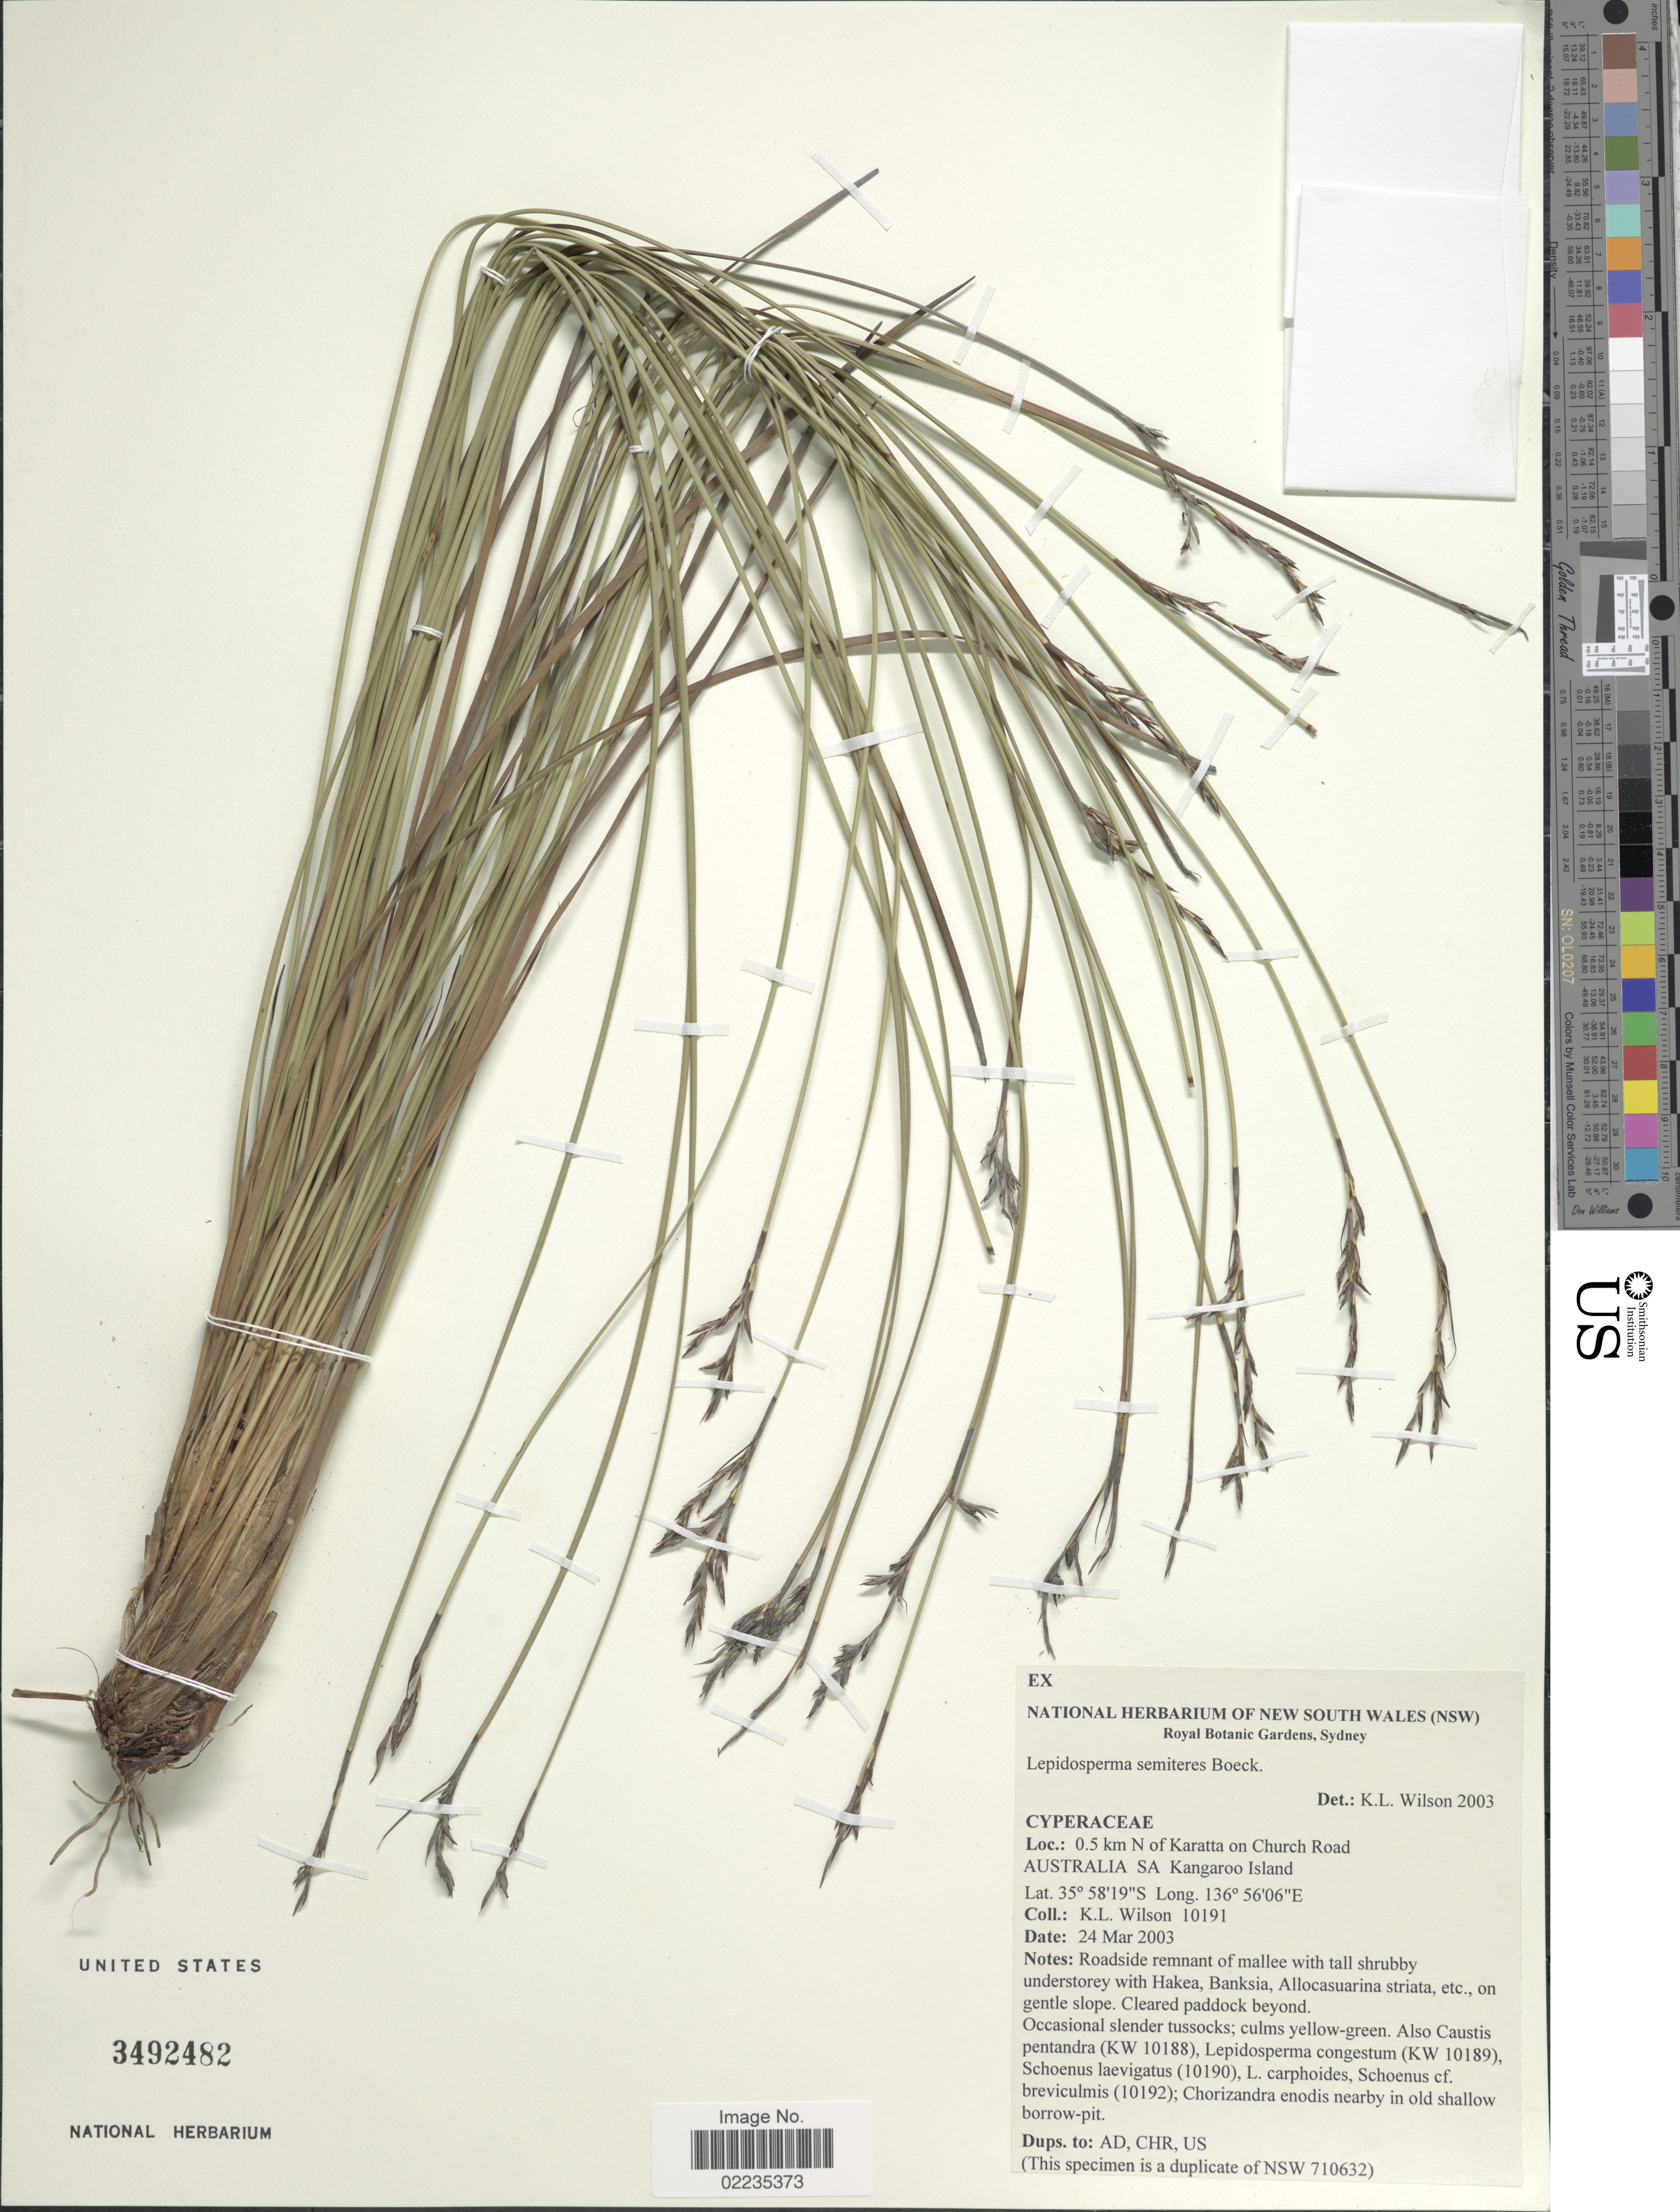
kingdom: Plantae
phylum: Tracheophyta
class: Liliopsida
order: Poales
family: Cyperaceae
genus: Lepidosperma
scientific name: Lepidosperma semiteres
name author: Boeckeler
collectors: K. L. Wilson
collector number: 10191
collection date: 2003-03-24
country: Australia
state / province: South Australia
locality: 0.5 km N of Karatta on Chruch Road, Austyralia, SA Kangaroo Island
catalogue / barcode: US 3492482